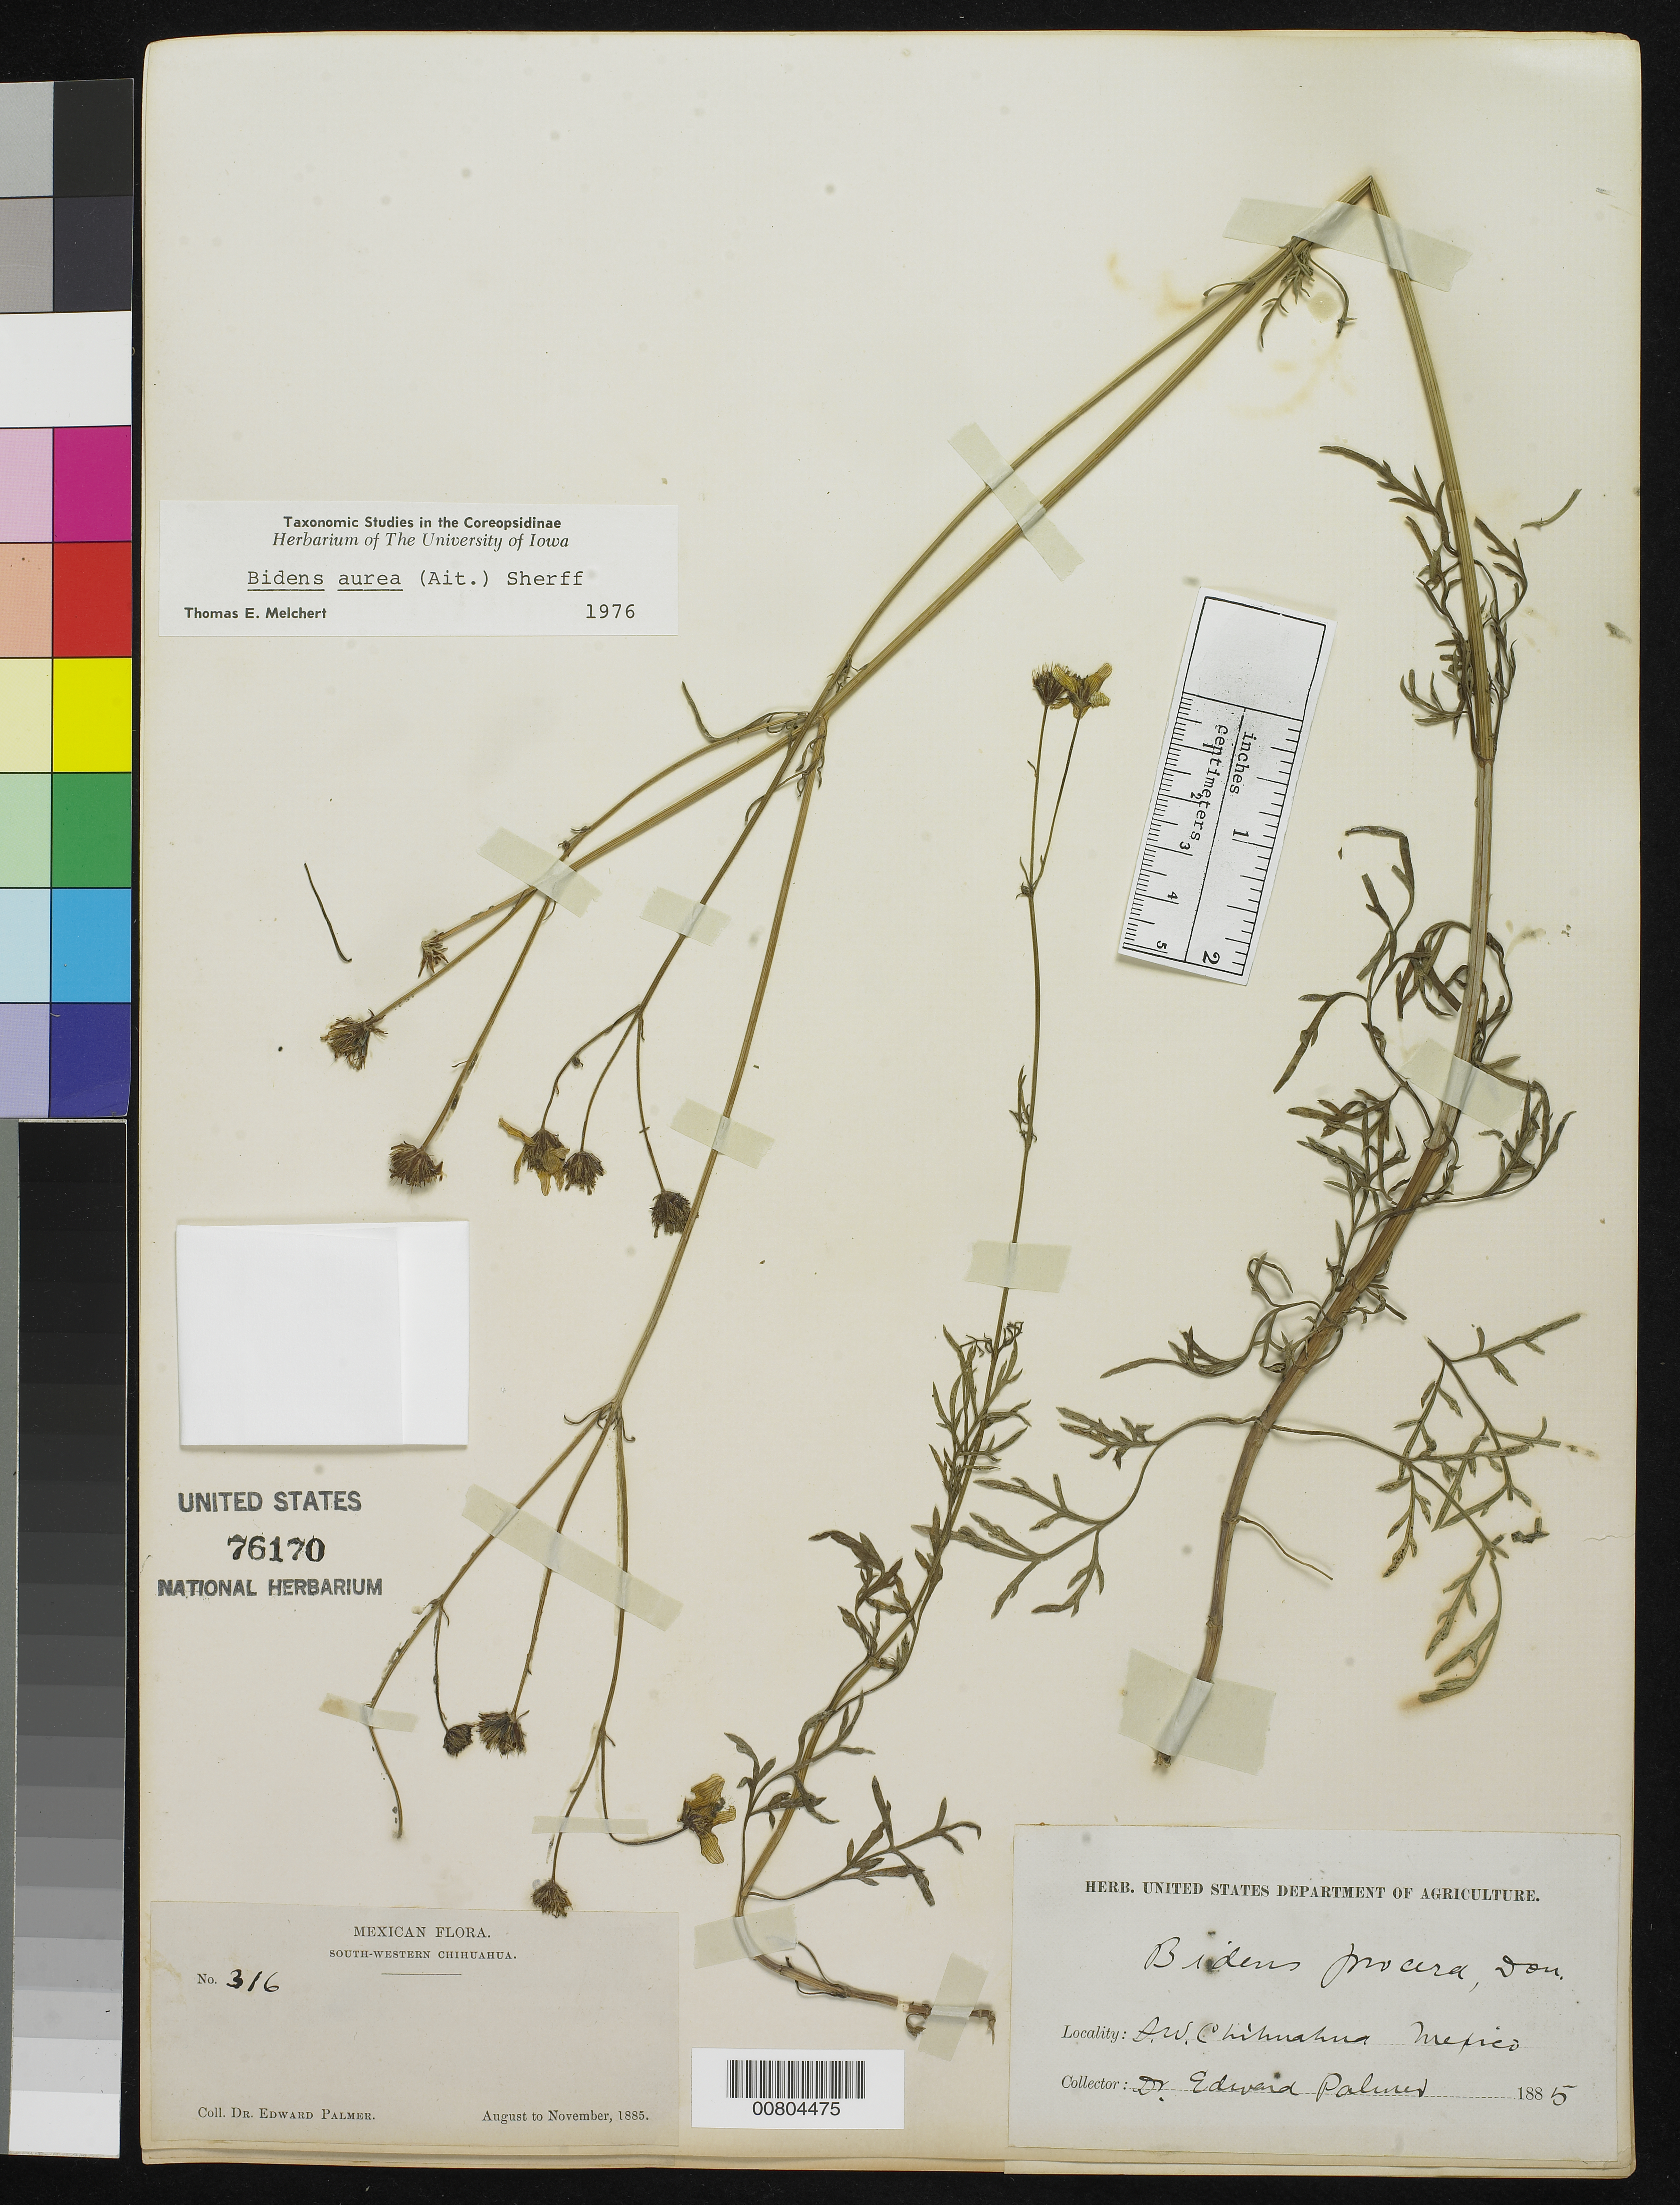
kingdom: Plantae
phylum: Tracheophyta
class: Magnoliopsida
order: Asterales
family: Asteraceae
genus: Bidens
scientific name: Bidens aurea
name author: (Aiton) Sherff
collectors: E. Palmer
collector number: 316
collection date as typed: Aug 1885 to -- Nov 1885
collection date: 1885-08/1885-11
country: Mexico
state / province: Chihuahua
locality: SW Chihuahua.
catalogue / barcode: US 76170